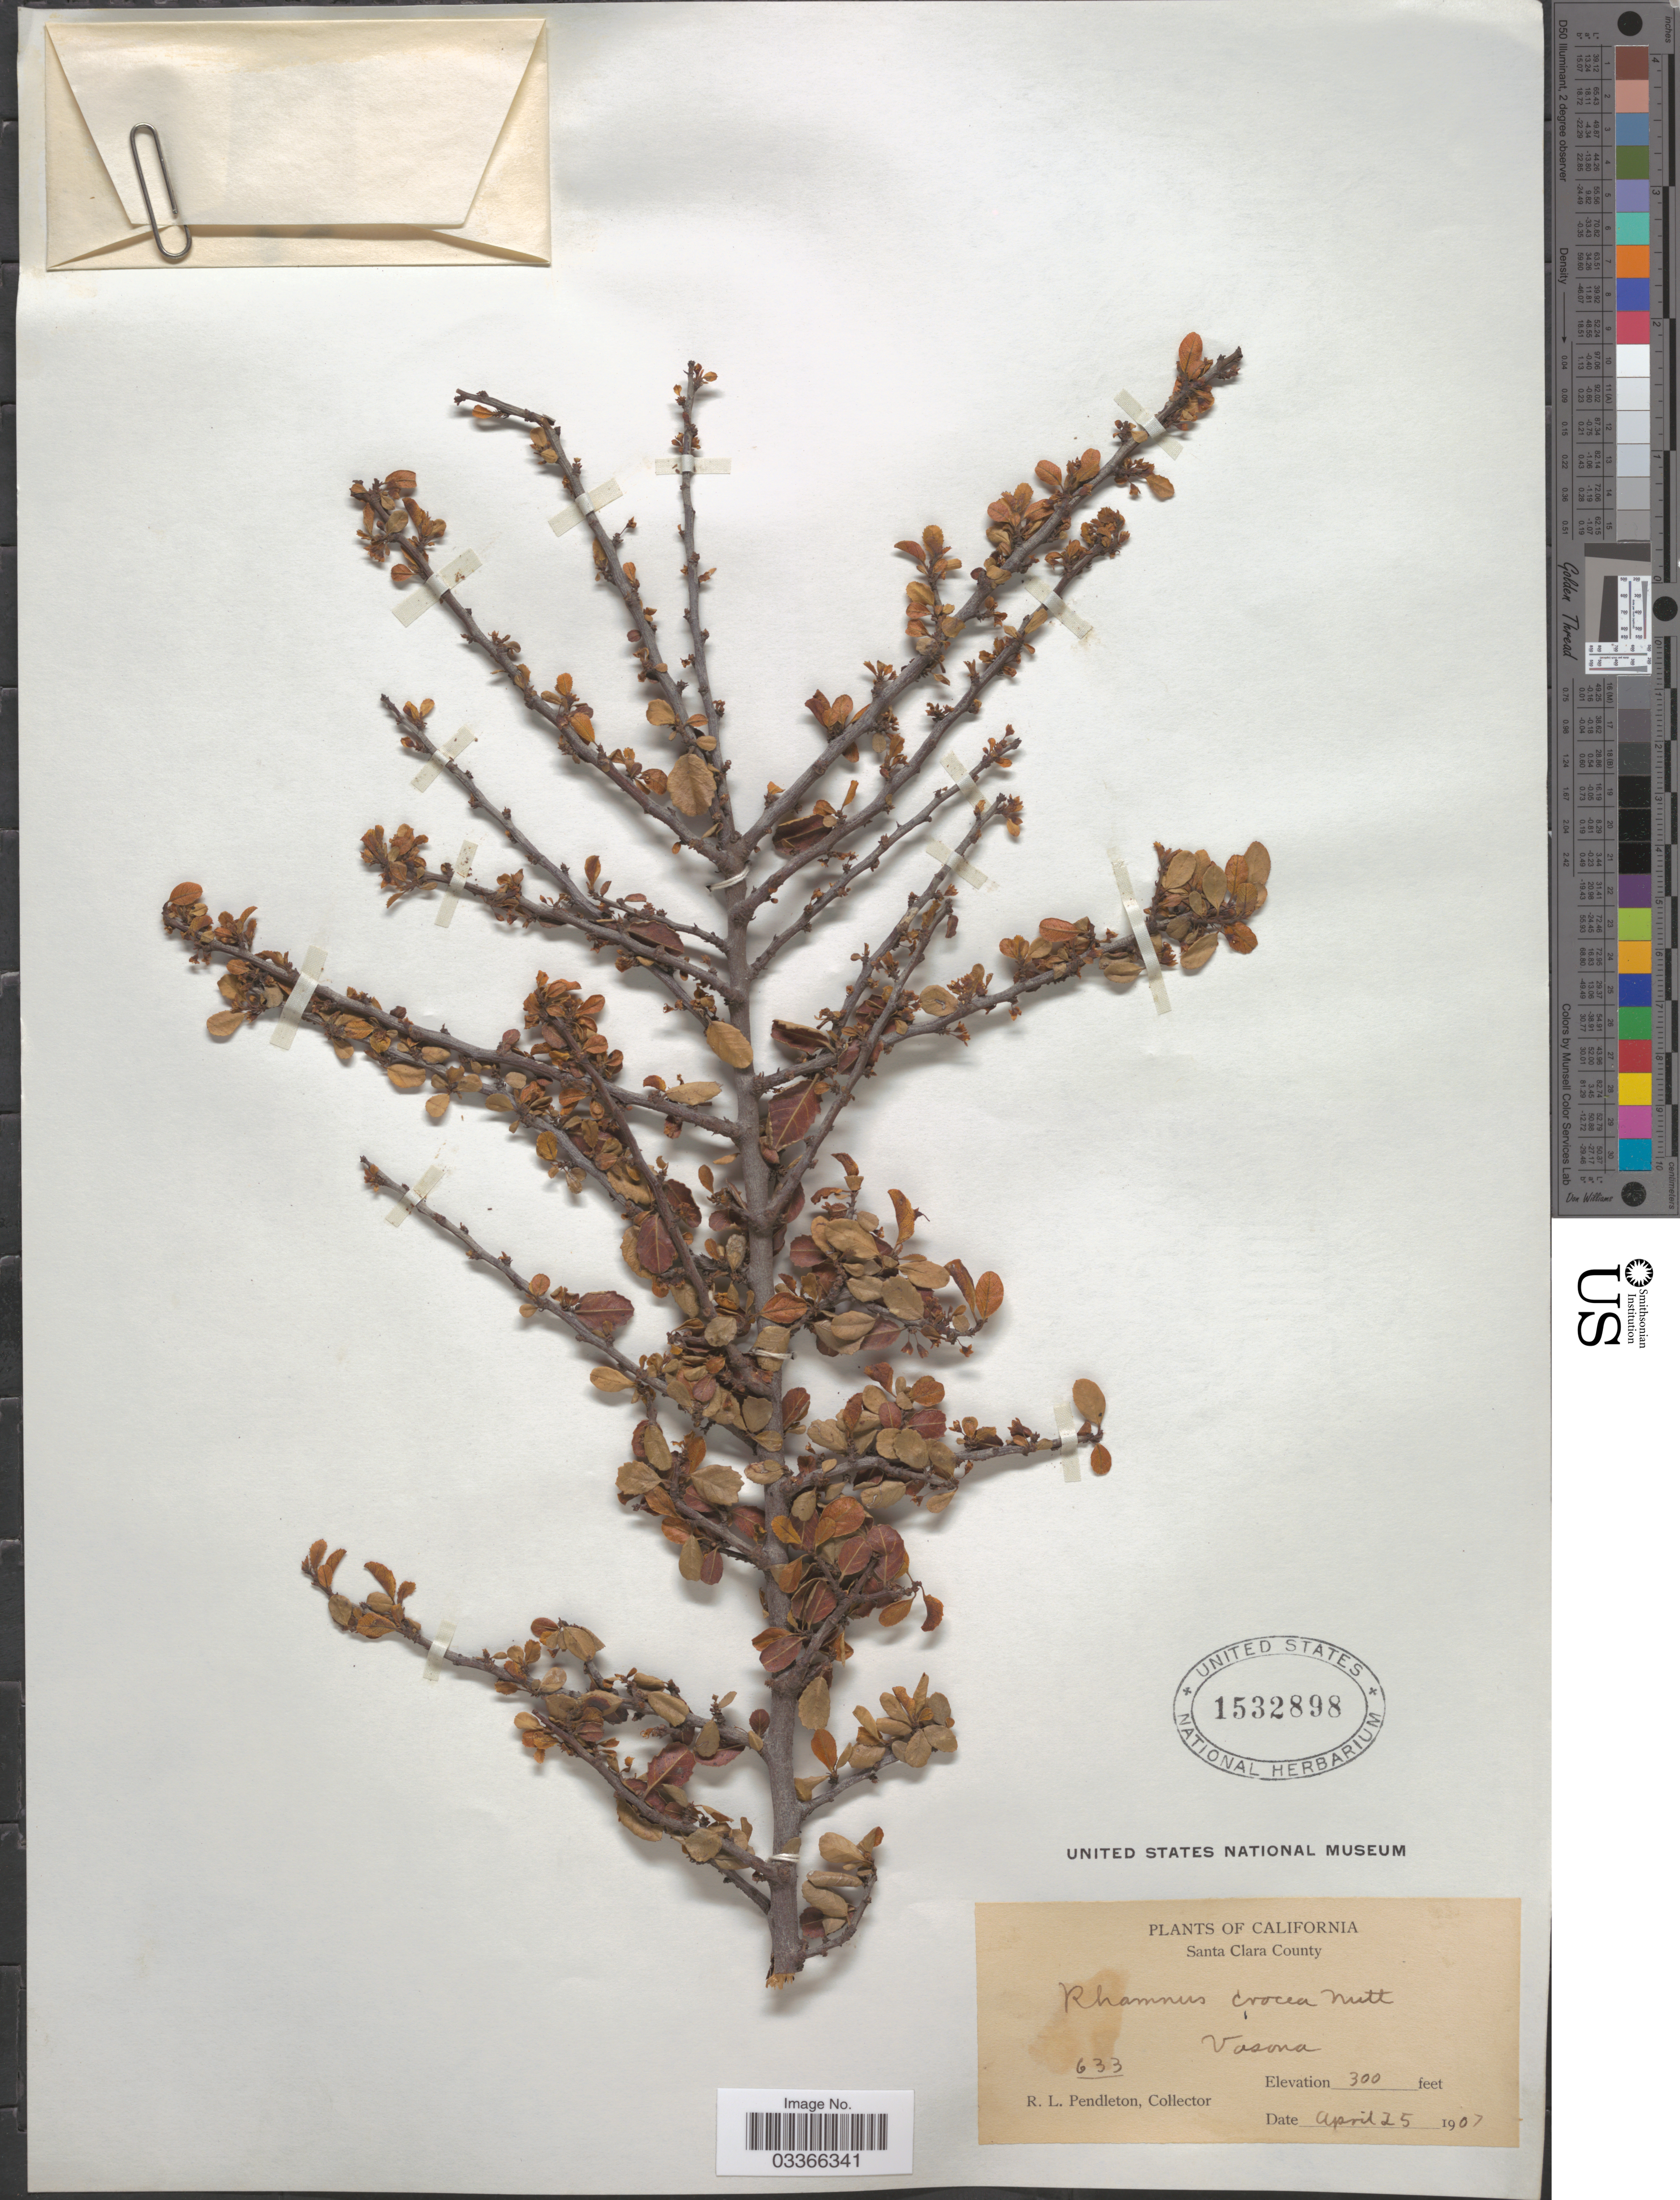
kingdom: Plantae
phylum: Tracheophyta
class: Magnoliopsida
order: Rosales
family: Rhamnaceae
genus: Rhamnus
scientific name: Rhamnus crocea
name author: Nutt.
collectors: R. Pendleton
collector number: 633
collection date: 1907-04-25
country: United States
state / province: California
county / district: Santa Clara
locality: Santa Clara County. Vasona.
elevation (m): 91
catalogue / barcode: US 1532898